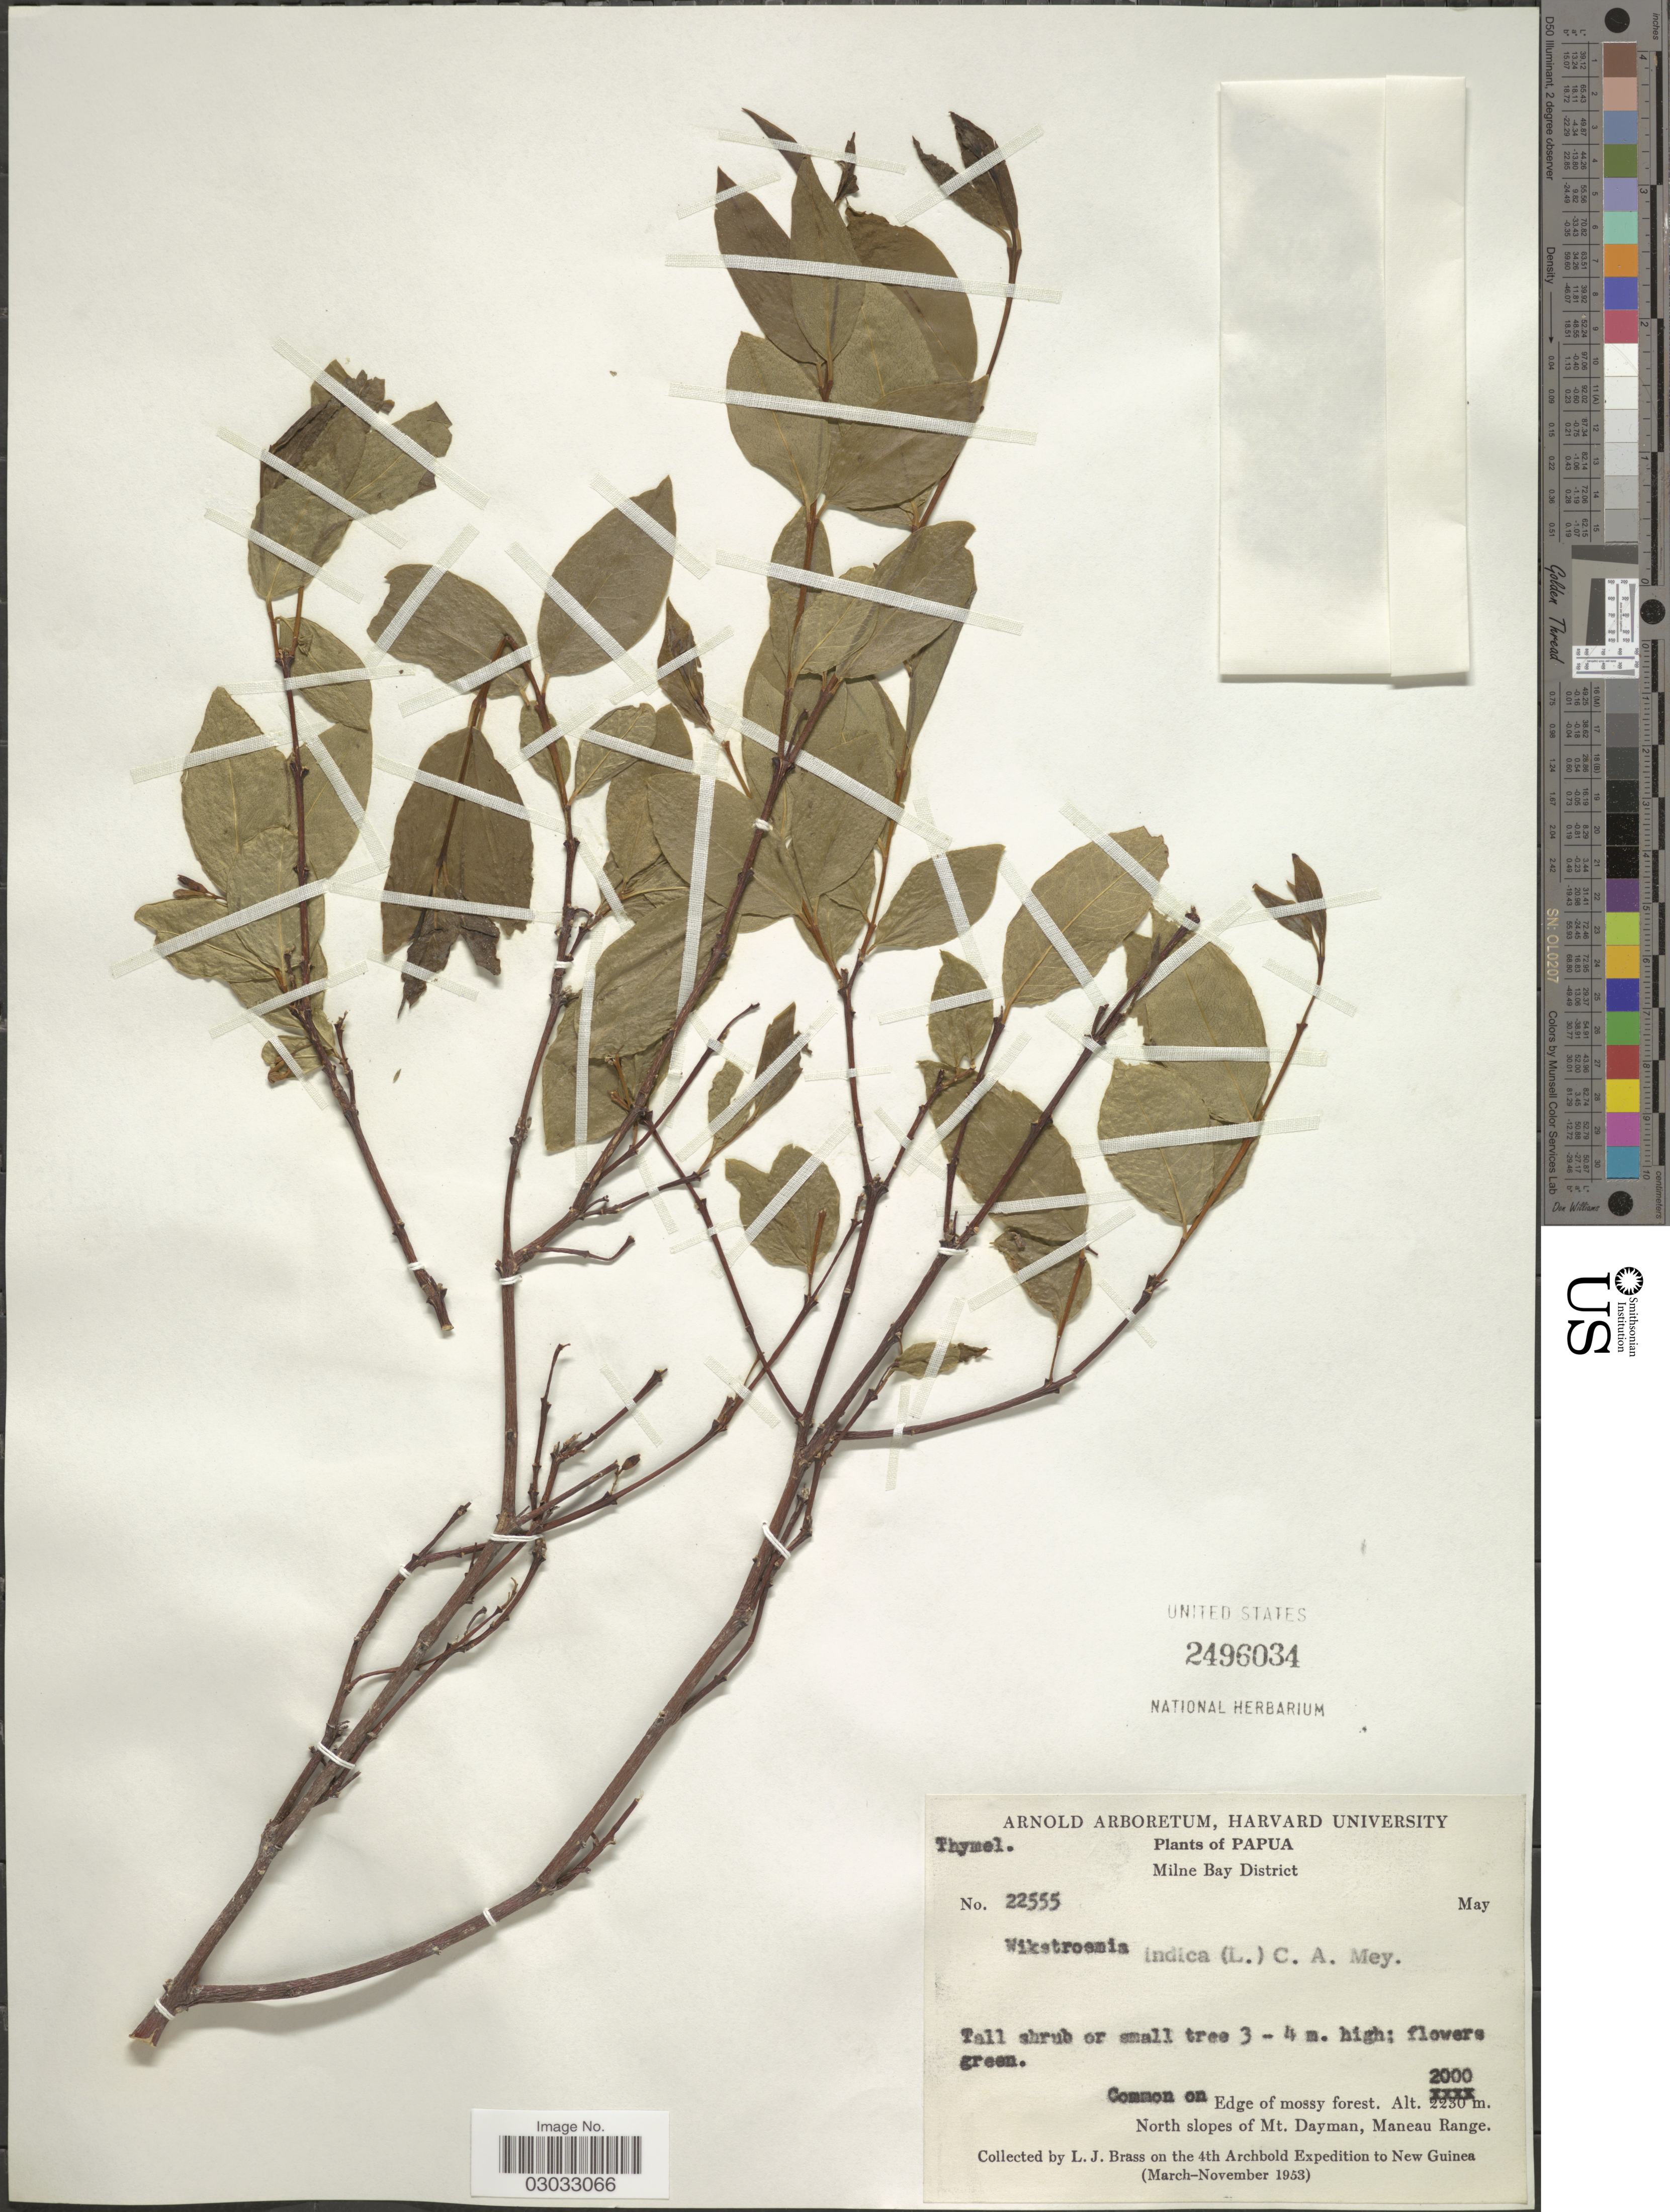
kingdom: Plantae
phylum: Tracheophyta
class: Magnoliopsida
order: Malvales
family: Thymelaeaceae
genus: Wikstroemia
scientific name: Wikstroemia indica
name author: (L.) C.A. Mey.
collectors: L. J. Brass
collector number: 22555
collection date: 1953-05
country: Papua New Guinea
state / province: Milne Bay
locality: Papua, Milne Bay District, North slopes of Mt. Dayman, Maneau Range.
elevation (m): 2000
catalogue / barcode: US 2496034